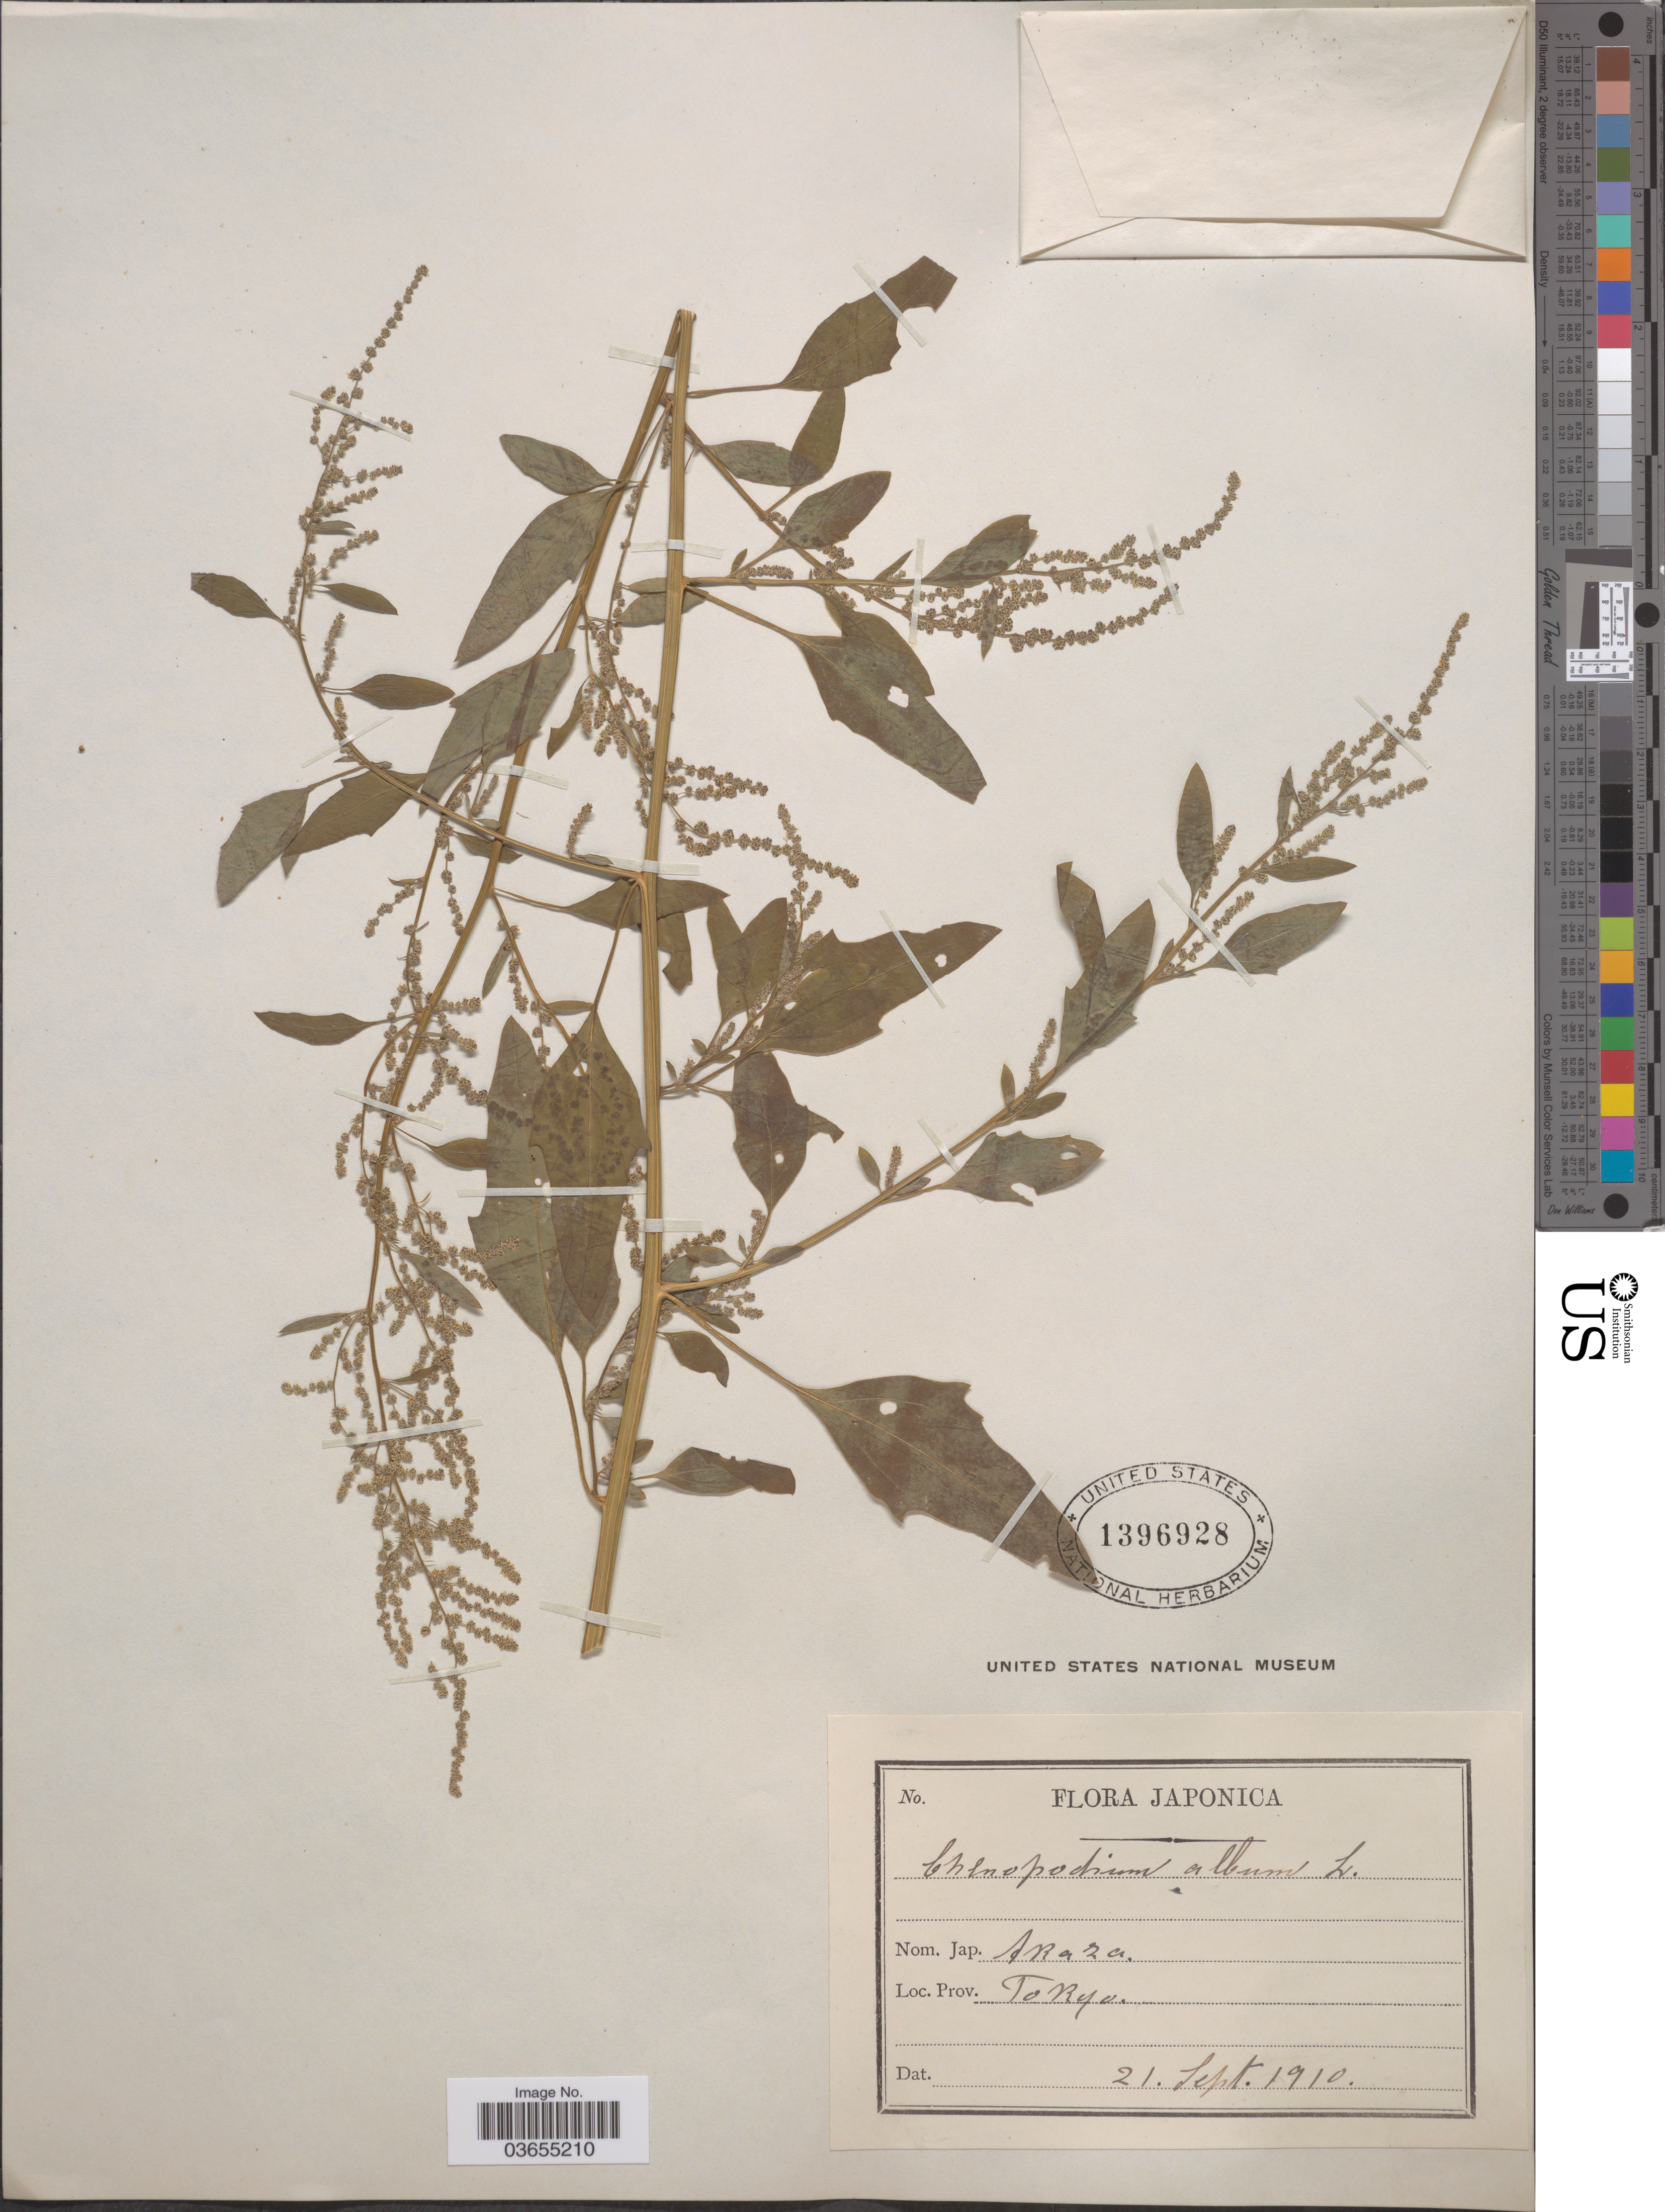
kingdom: Plantae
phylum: Tracheophyta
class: Magnoliopsida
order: Caryophyllales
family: Amaranthaceae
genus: Chenopodium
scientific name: Chenopodium album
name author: L.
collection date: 1910-09-21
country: Japan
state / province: Tokyo, Federal City of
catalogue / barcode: US 1396928